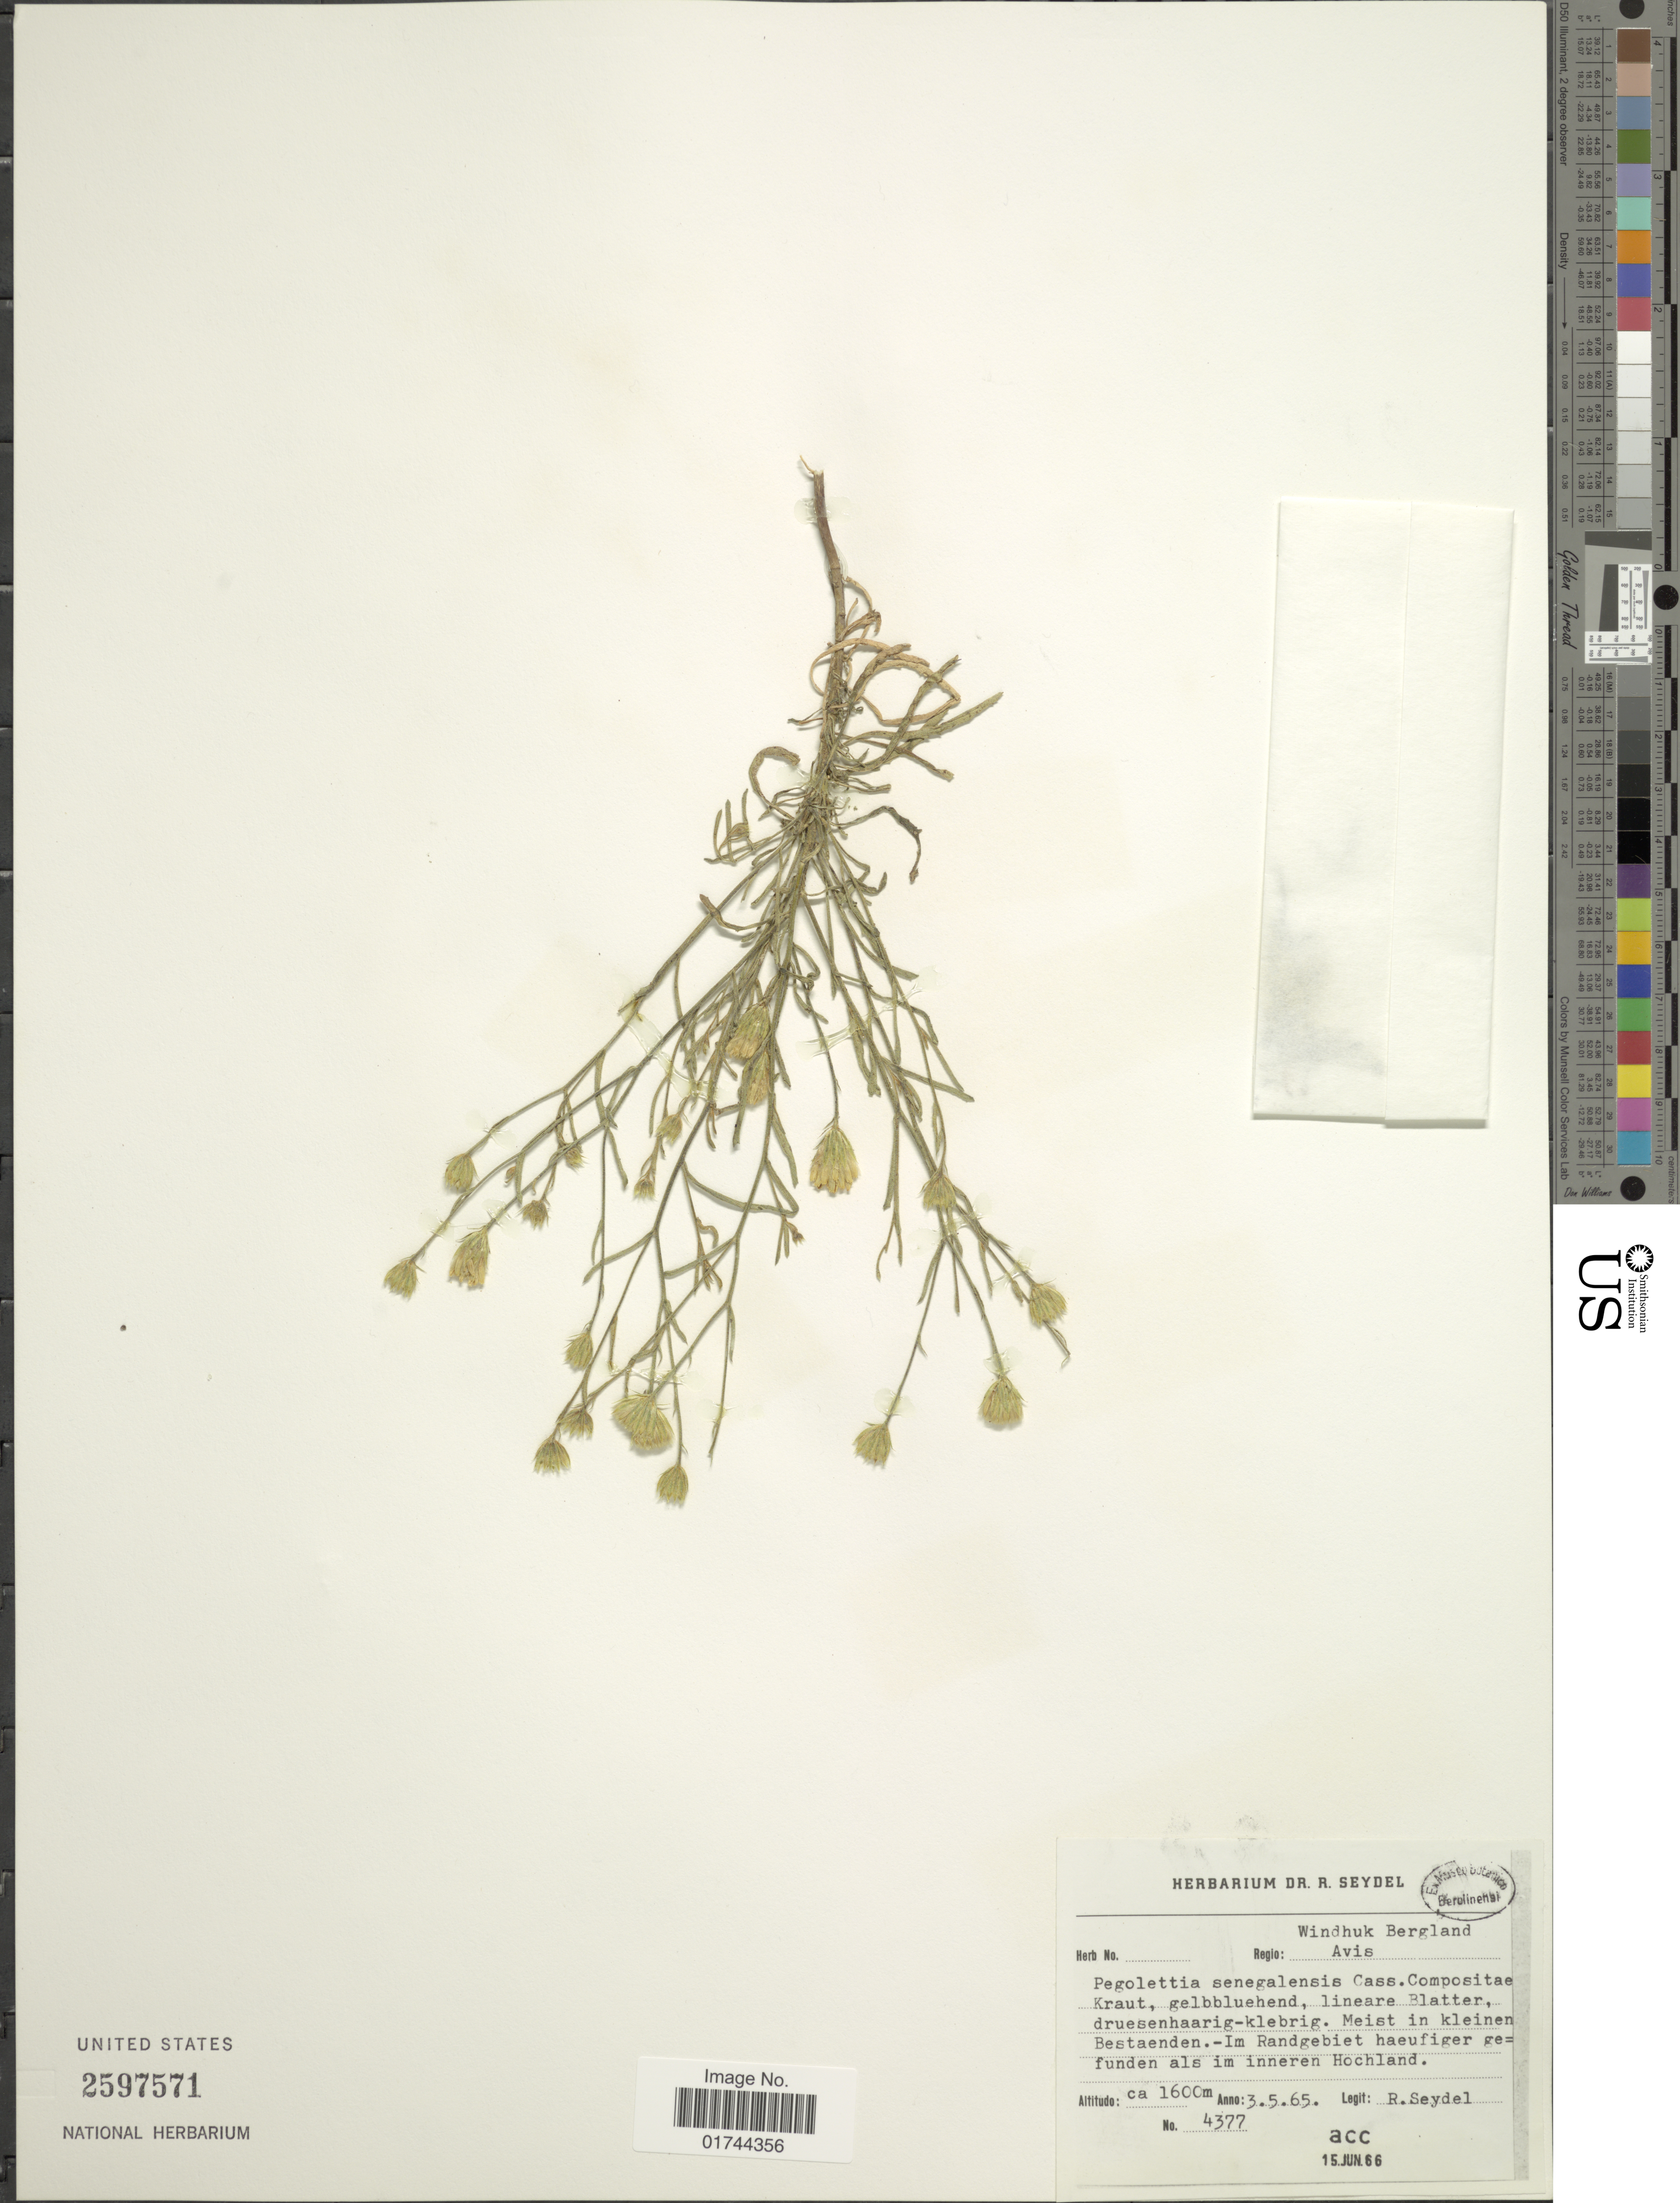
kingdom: Plantae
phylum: Tracheophyta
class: Magnoliopsida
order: Asterales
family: Asteraceae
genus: Pegolettia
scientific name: Pegolettia senegalensis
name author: Cass.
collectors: R. Seydel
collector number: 4377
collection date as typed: Transcribed d/m/y: 3/5/65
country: Namibia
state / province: Khomas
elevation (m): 1600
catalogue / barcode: US 2597571